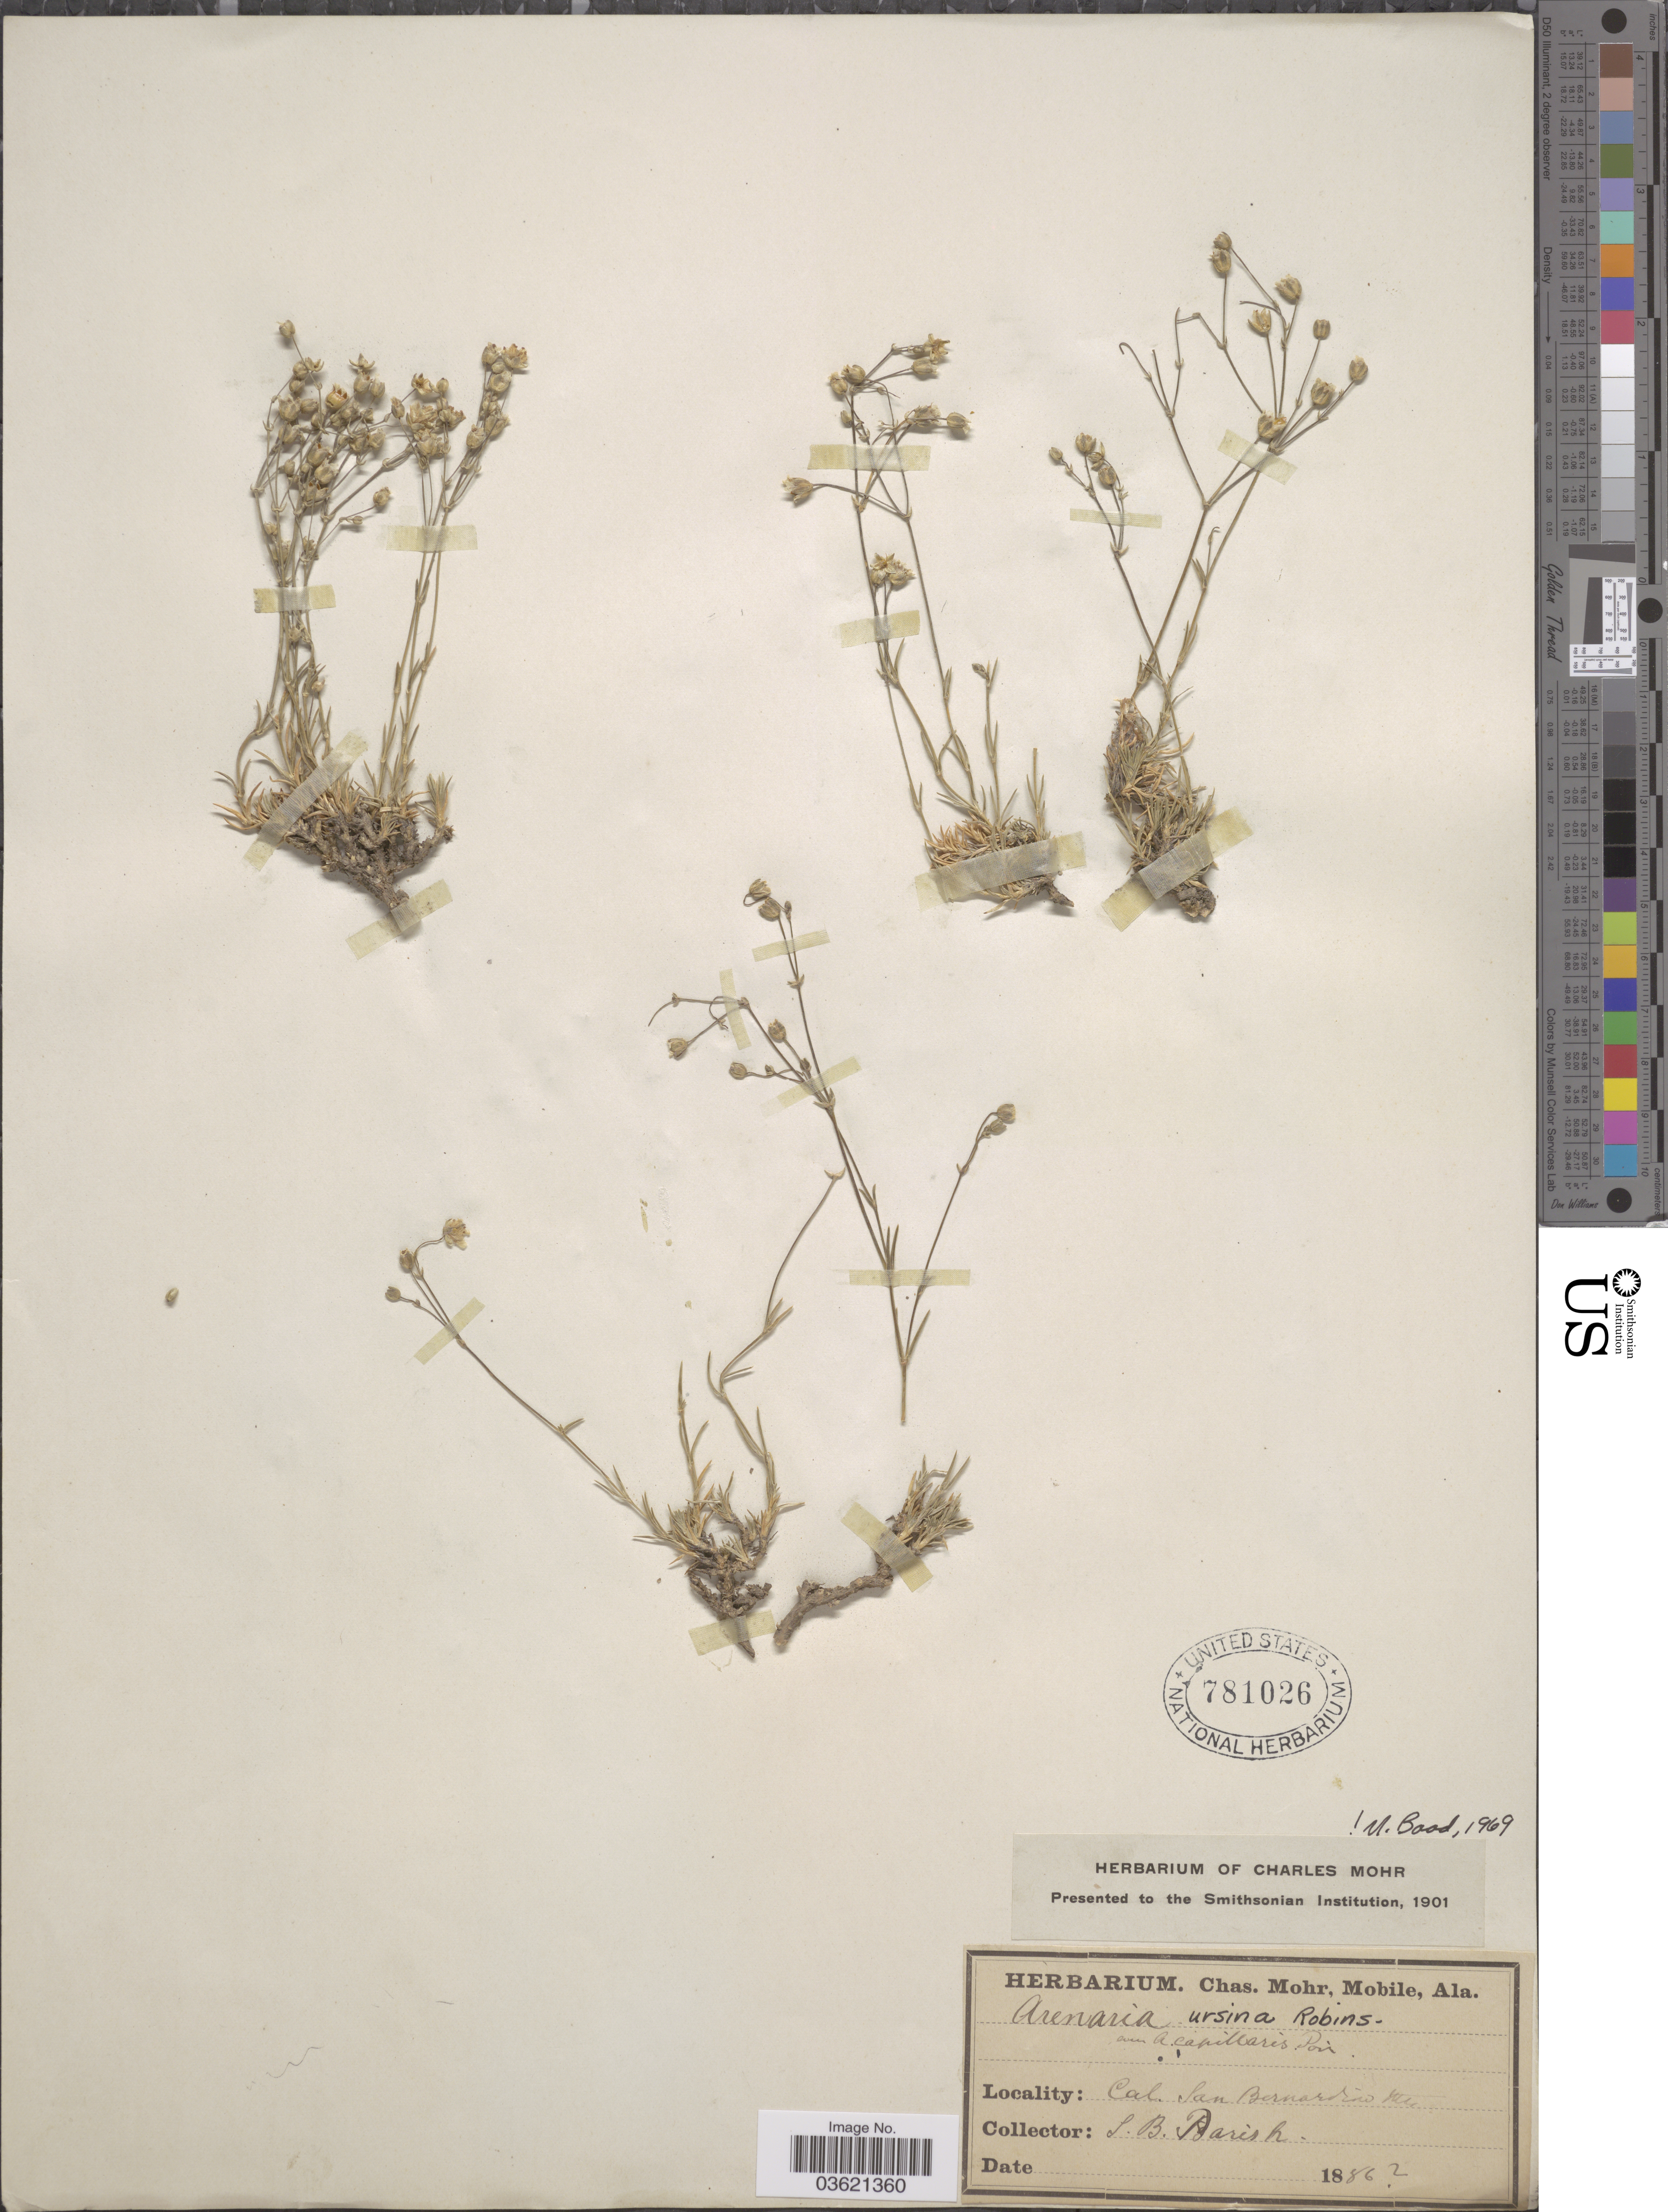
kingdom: Plantae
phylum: Tracheophyta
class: Magnoliopsida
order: Caryophyllales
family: Caryophyllaceae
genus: Eremogone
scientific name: Eremogone ursina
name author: (B.L. Rob.) Ikonn.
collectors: S. B. Parish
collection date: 1886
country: United States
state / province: California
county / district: San Bernardino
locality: San Bernardino Mts.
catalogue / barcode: US 781026